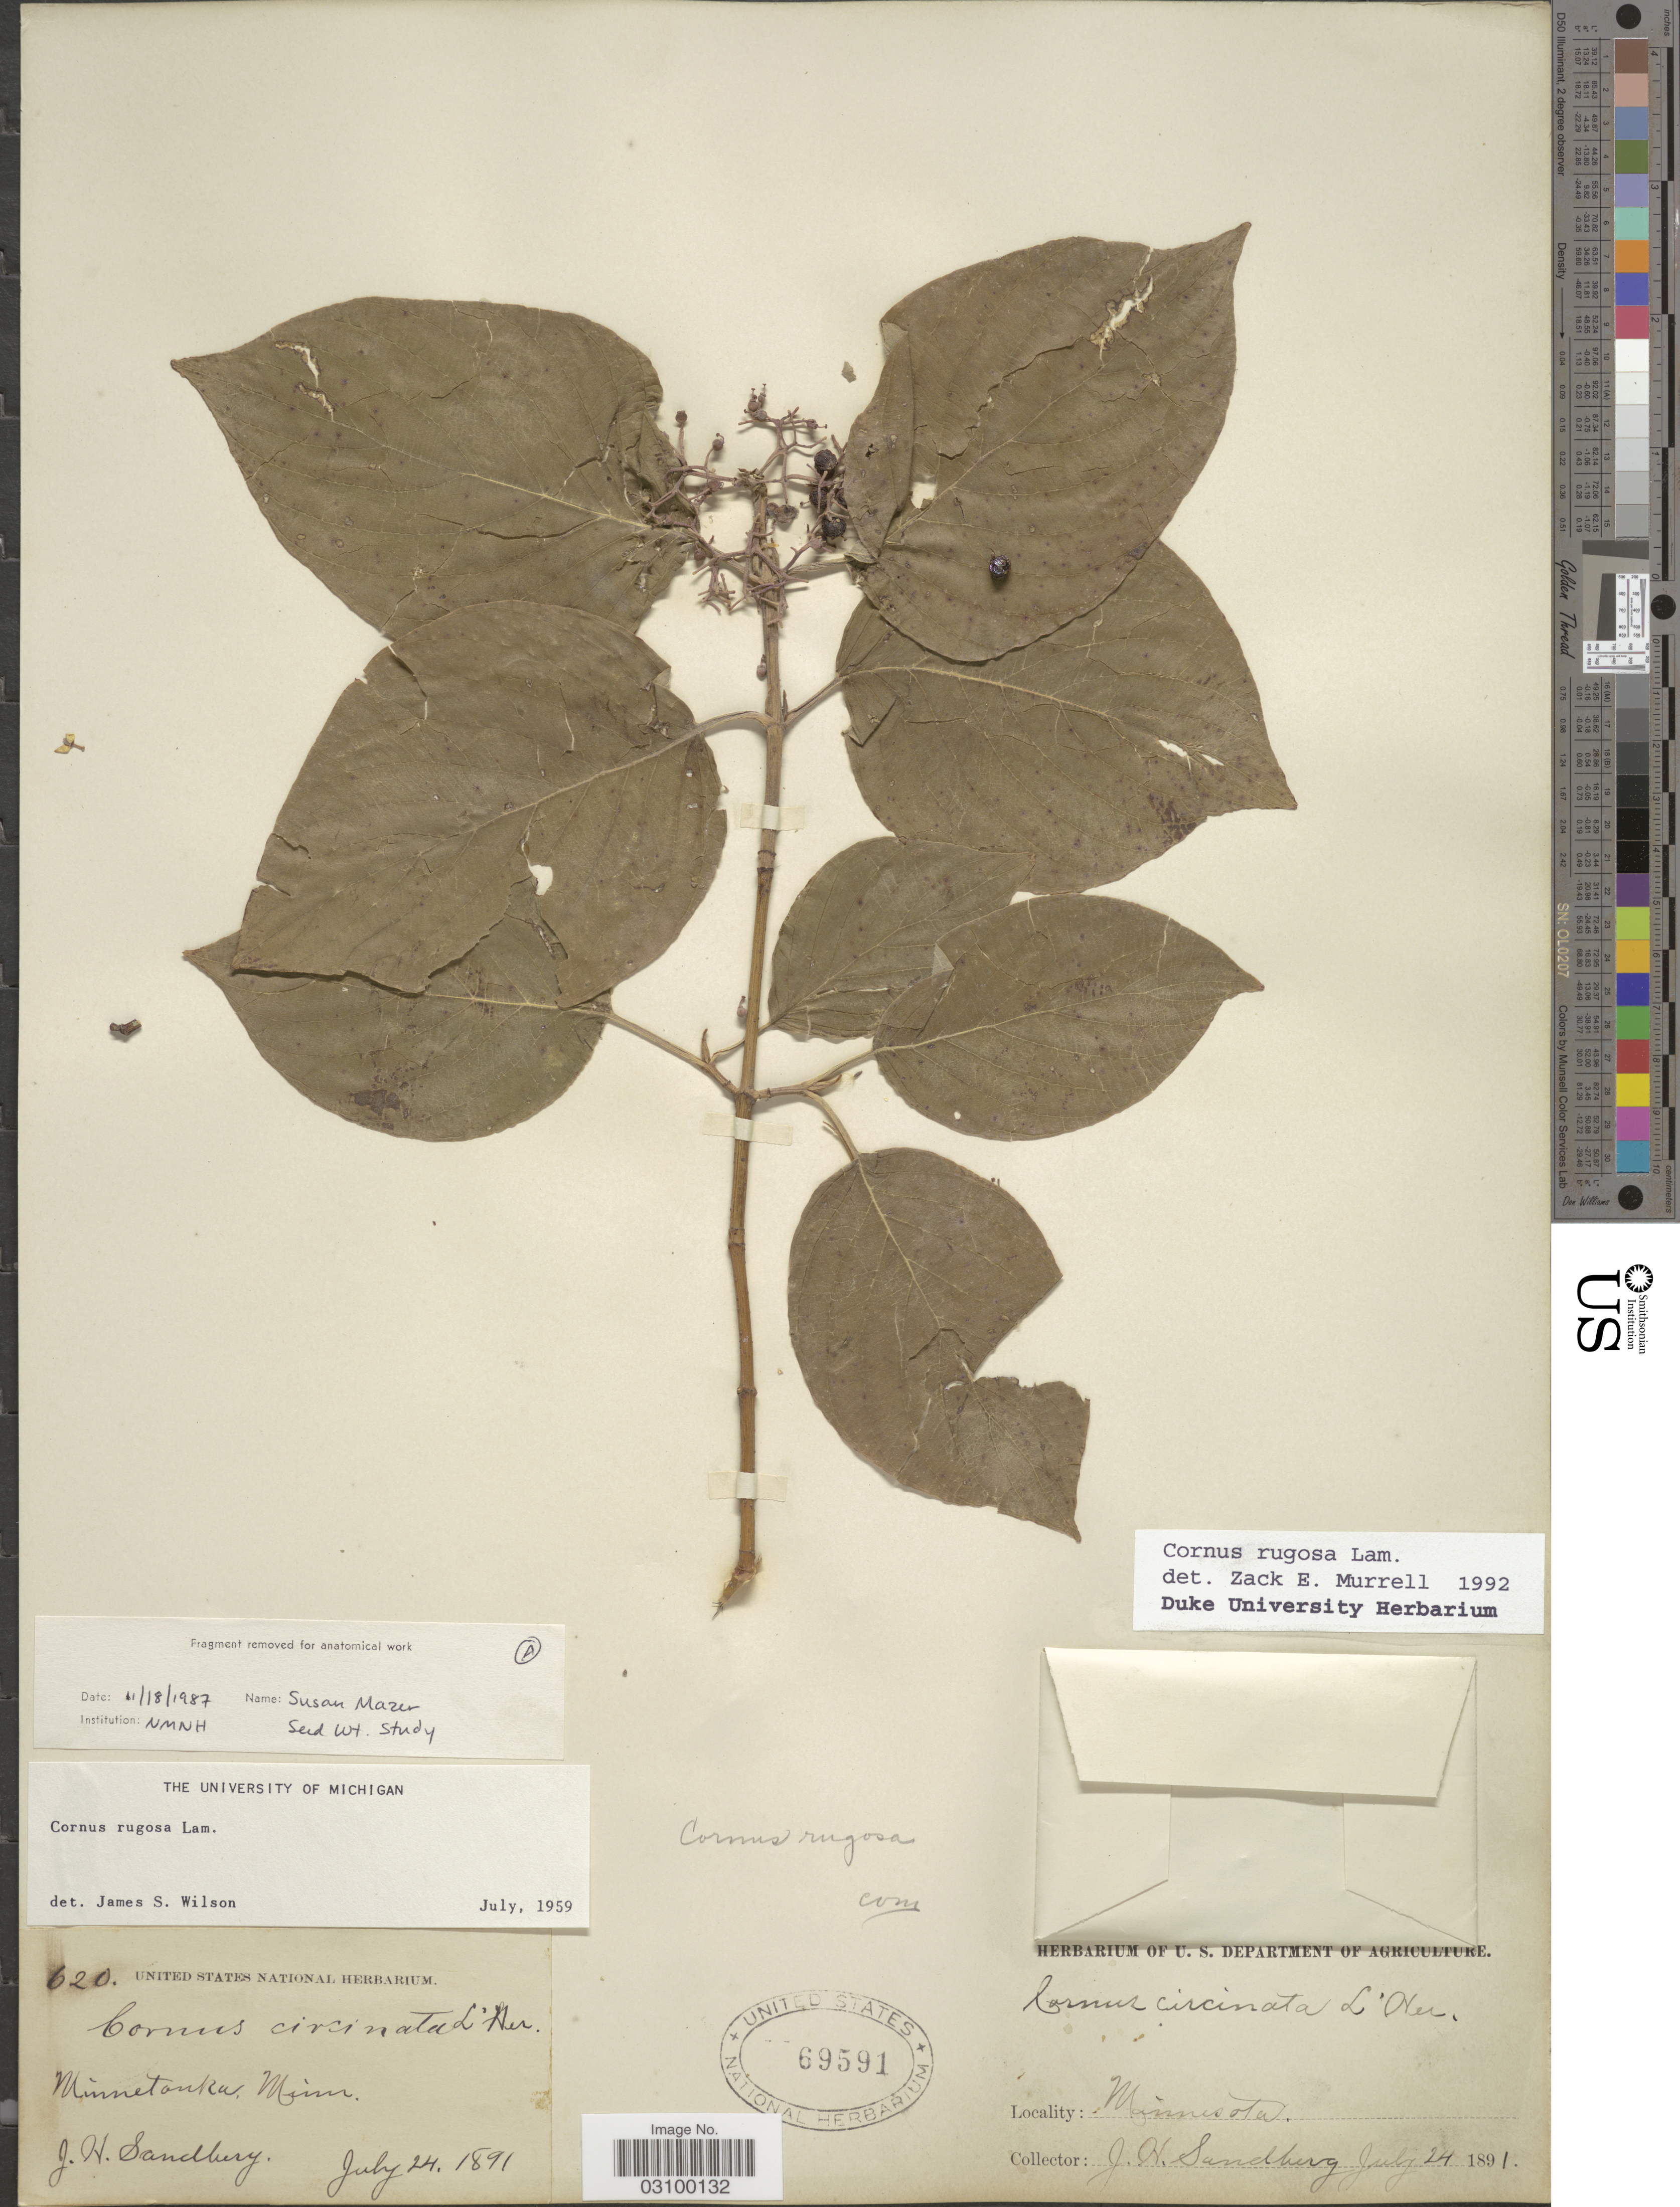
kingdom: Plantae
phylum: Tracheophyta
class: Magnoliopsida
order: Cornales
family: Cornaceae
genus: Cornus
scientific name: Cornus rugosa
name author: Lam.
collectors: J. H. Sandberg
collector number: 620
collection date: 1891-07-24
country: United States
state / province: Minnesota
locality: Minnetonka, Minn.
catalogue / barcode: US 69591